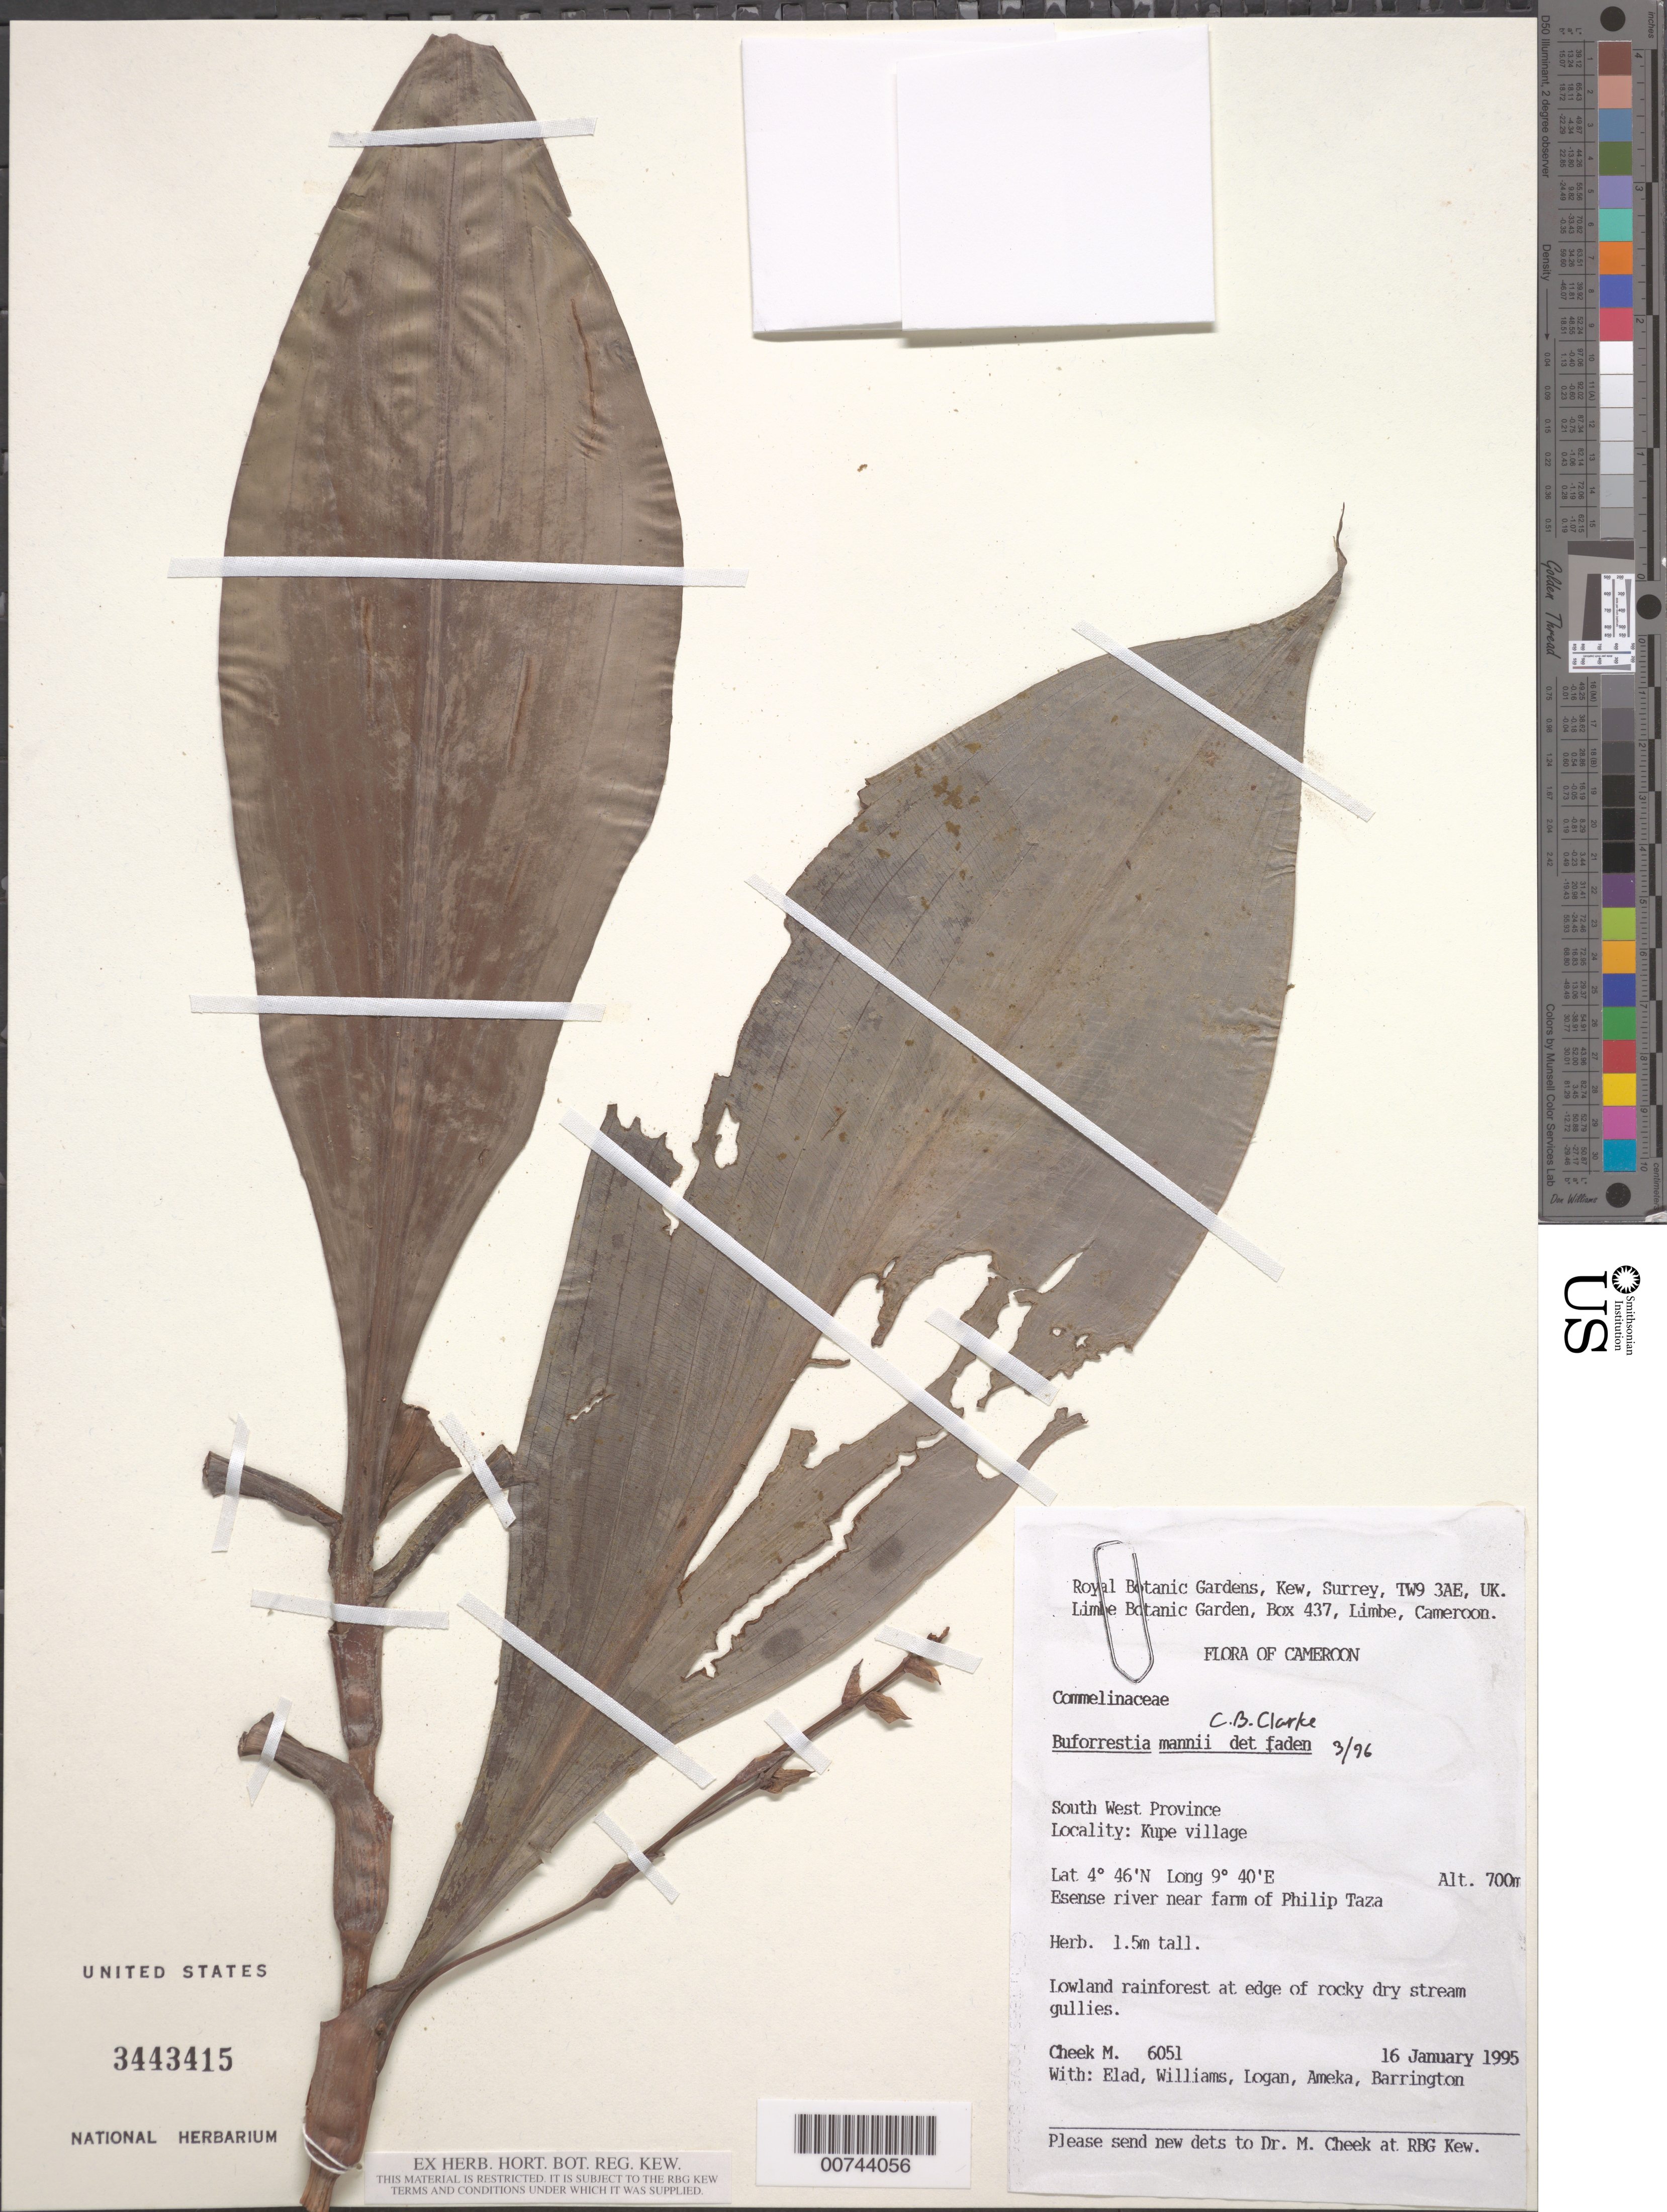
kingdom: Plantae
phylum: Tracheophyta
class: Liliopsida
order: Commelinales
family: Commelinaceae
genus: Buforrestia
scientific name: Buforrestia mannii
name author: C.B. Clarke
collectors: M. Cheek, -. Elad, -- Williams, -. Logan, -. Ameka & Barrington, --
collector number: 6051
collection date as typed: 16 Jan 1995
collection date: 1995-01-16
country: Cameroon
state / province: Sud-Ouest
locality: Kupe Village, Esense River near farm of Philip Taza.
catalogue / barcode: US 3443415